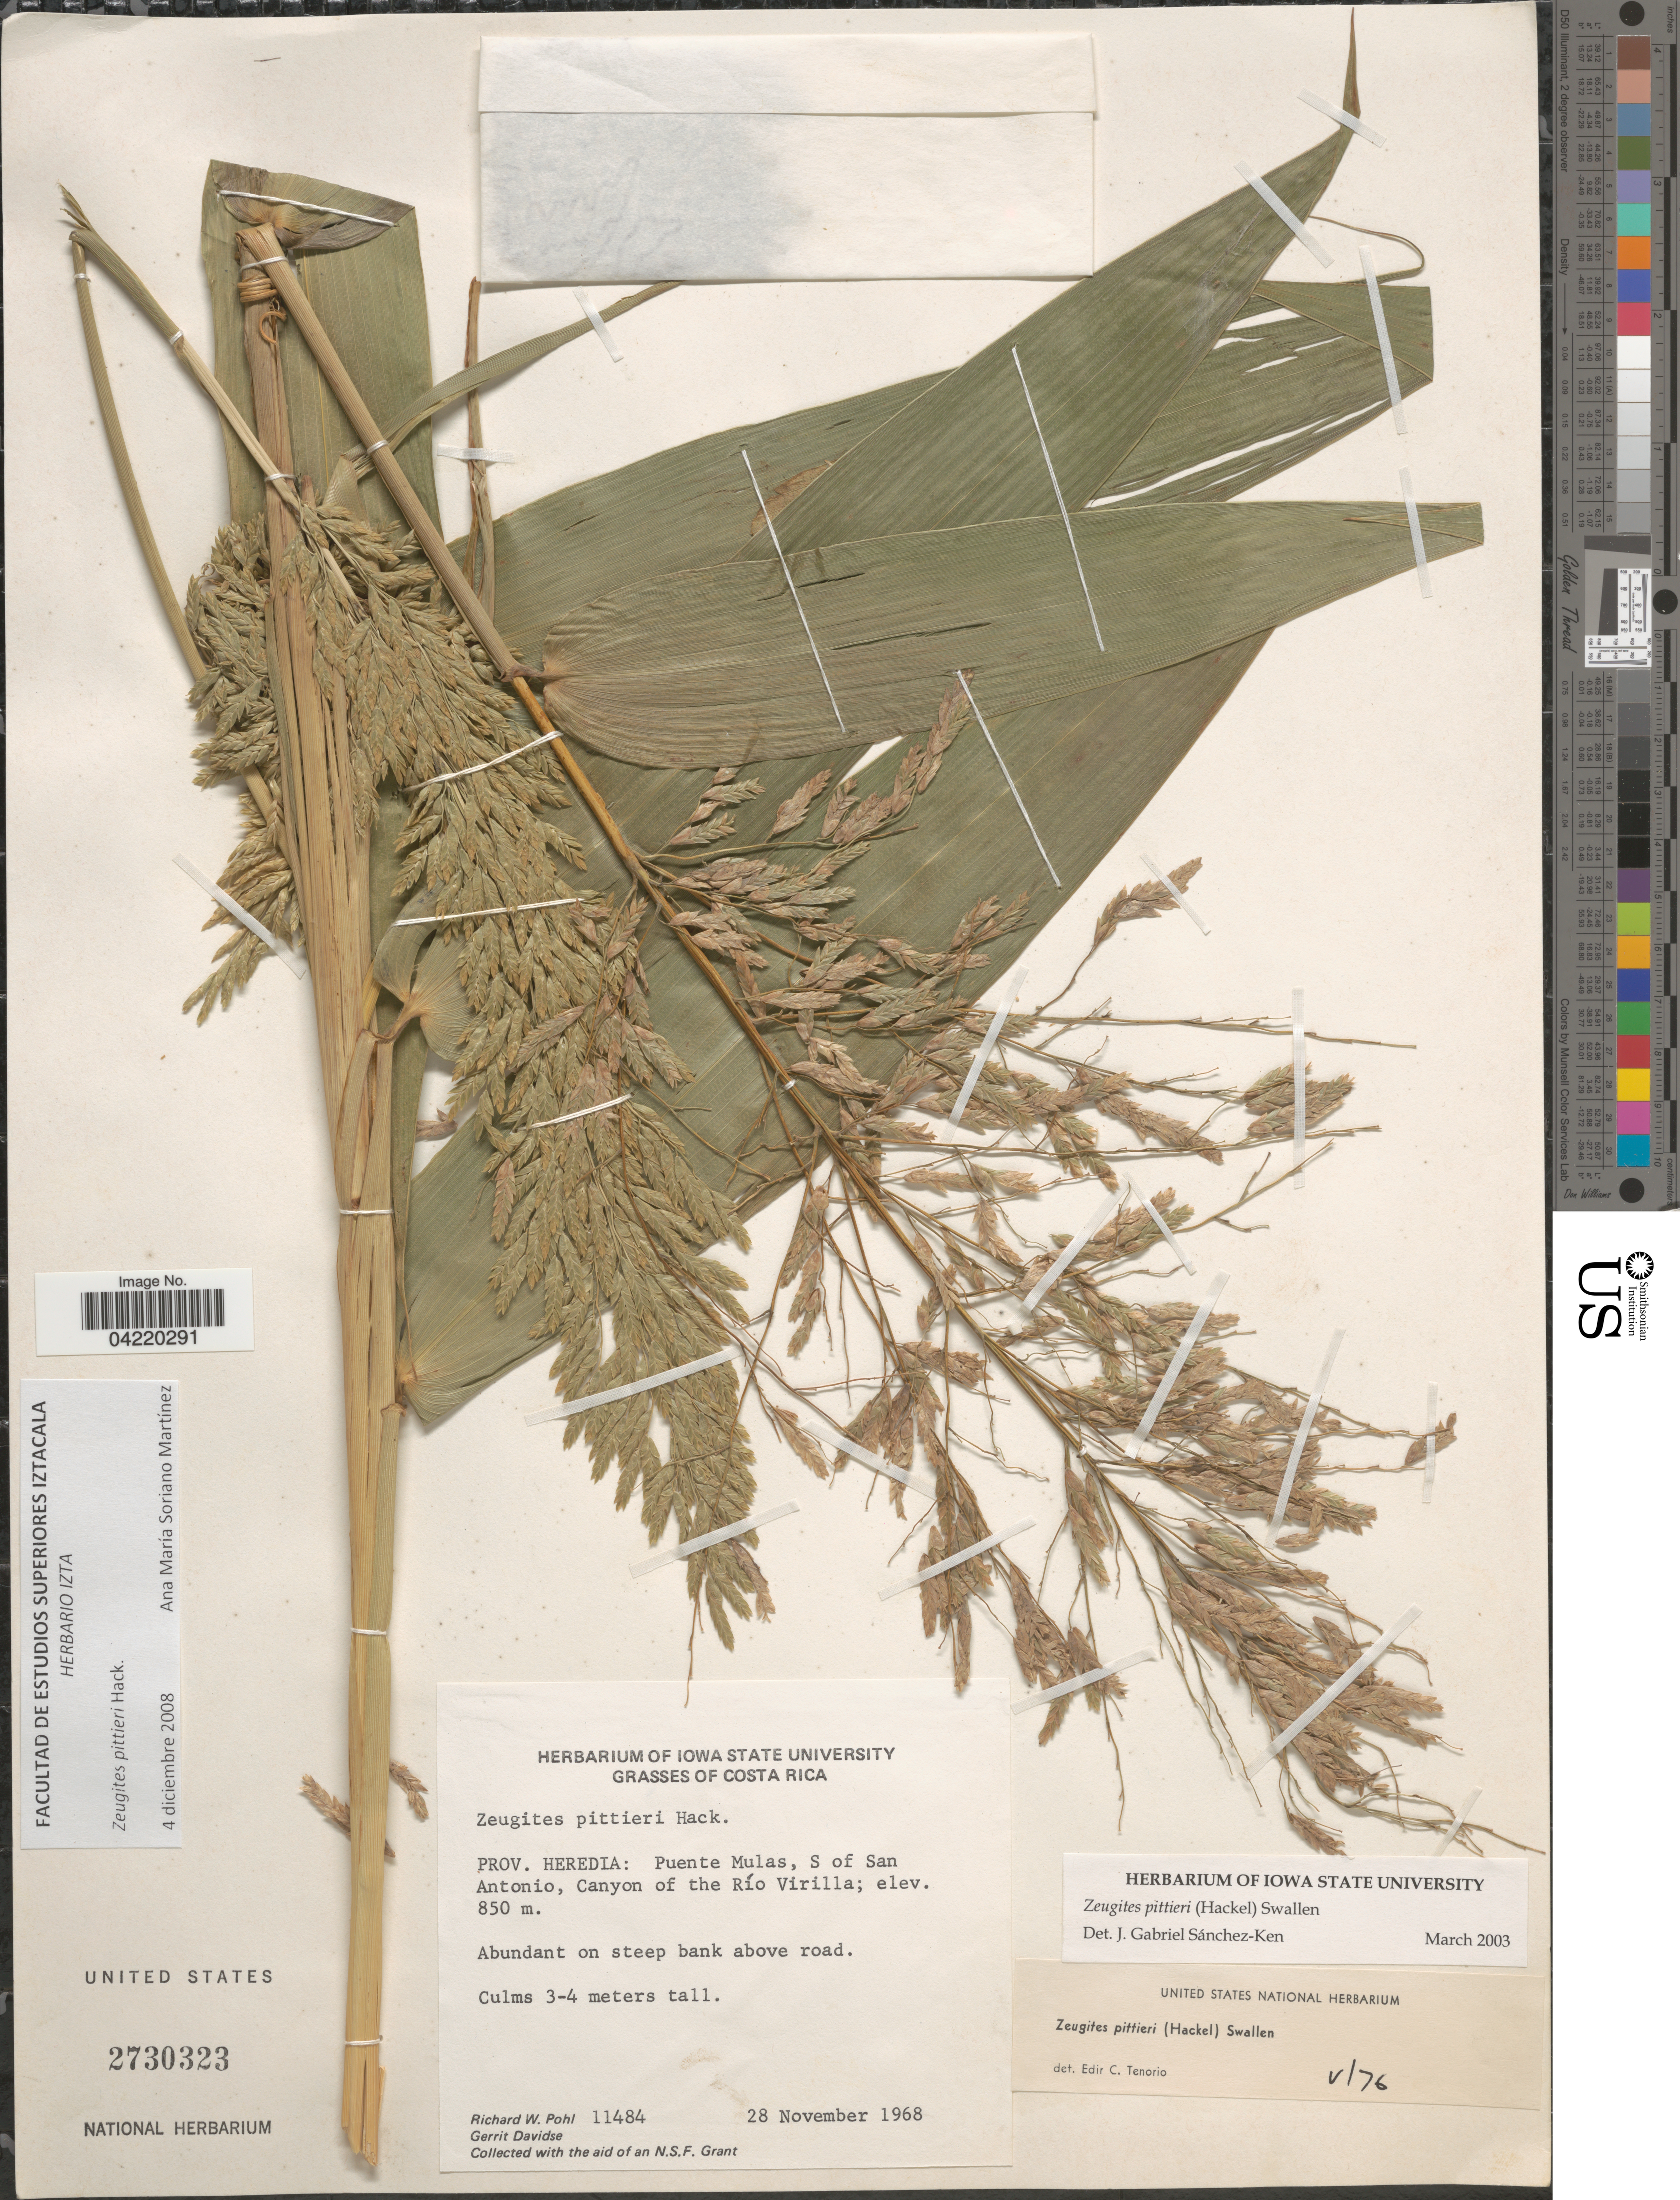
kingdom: Plantae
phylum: Tracheophyta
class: Liliopsida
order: Poales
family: Poaceae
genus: Zeugites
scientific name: Zeugites pittieri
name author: Hack.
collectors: R. W. Pohl & G. Davidse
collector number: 11484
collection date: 1968-11-28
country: Costa Rica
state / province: Heredia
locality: Puente Mulas, S of San Antonio, Canyon of the Río Virilla. Abundant on steep bank above road.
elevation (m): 850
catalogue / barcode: US 2730323